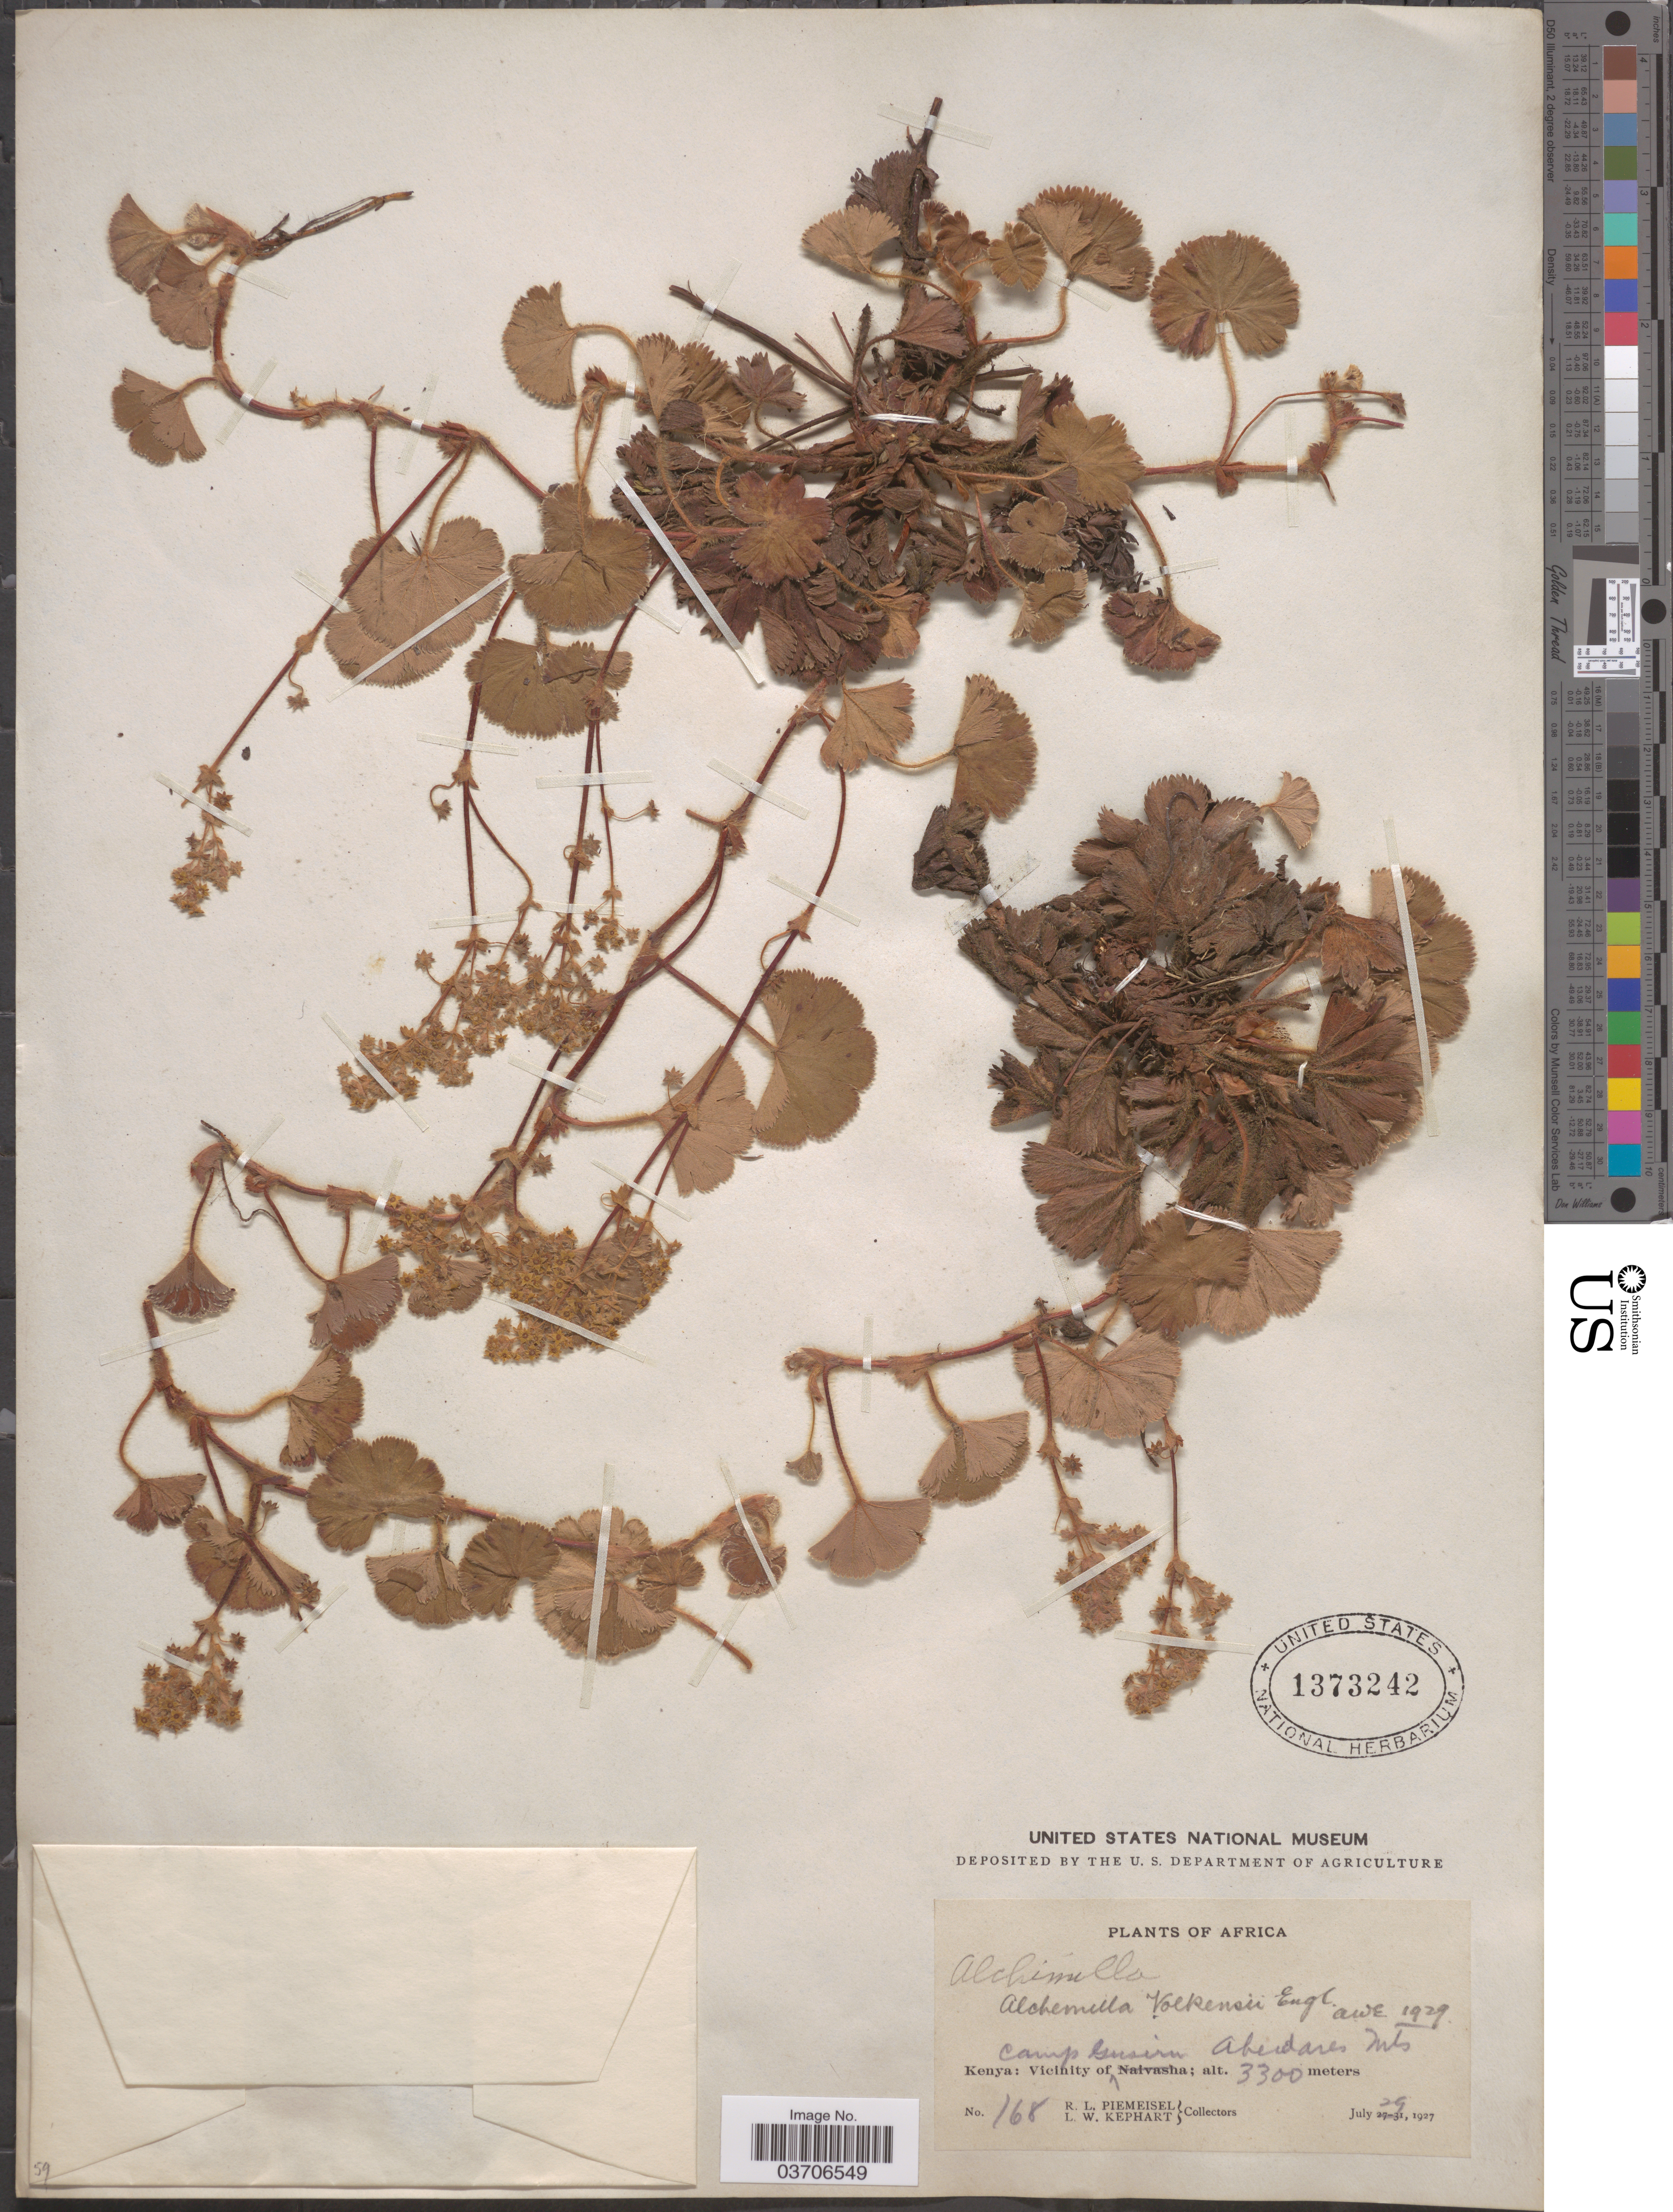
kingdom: Plantae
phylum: Tracheophyta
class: Magnoliopsida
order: Rosales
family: Rosaceae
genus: Alchemilla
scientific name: Alchemilla volkensii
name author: Engl.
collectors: R. L. Piemeisel & L. W. Kephart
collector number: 168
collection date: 1927-07-29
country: Kenya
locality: Vicinity of Camp Gusirn; Aberdares mts.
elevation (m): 3300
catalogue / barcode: US 1373242